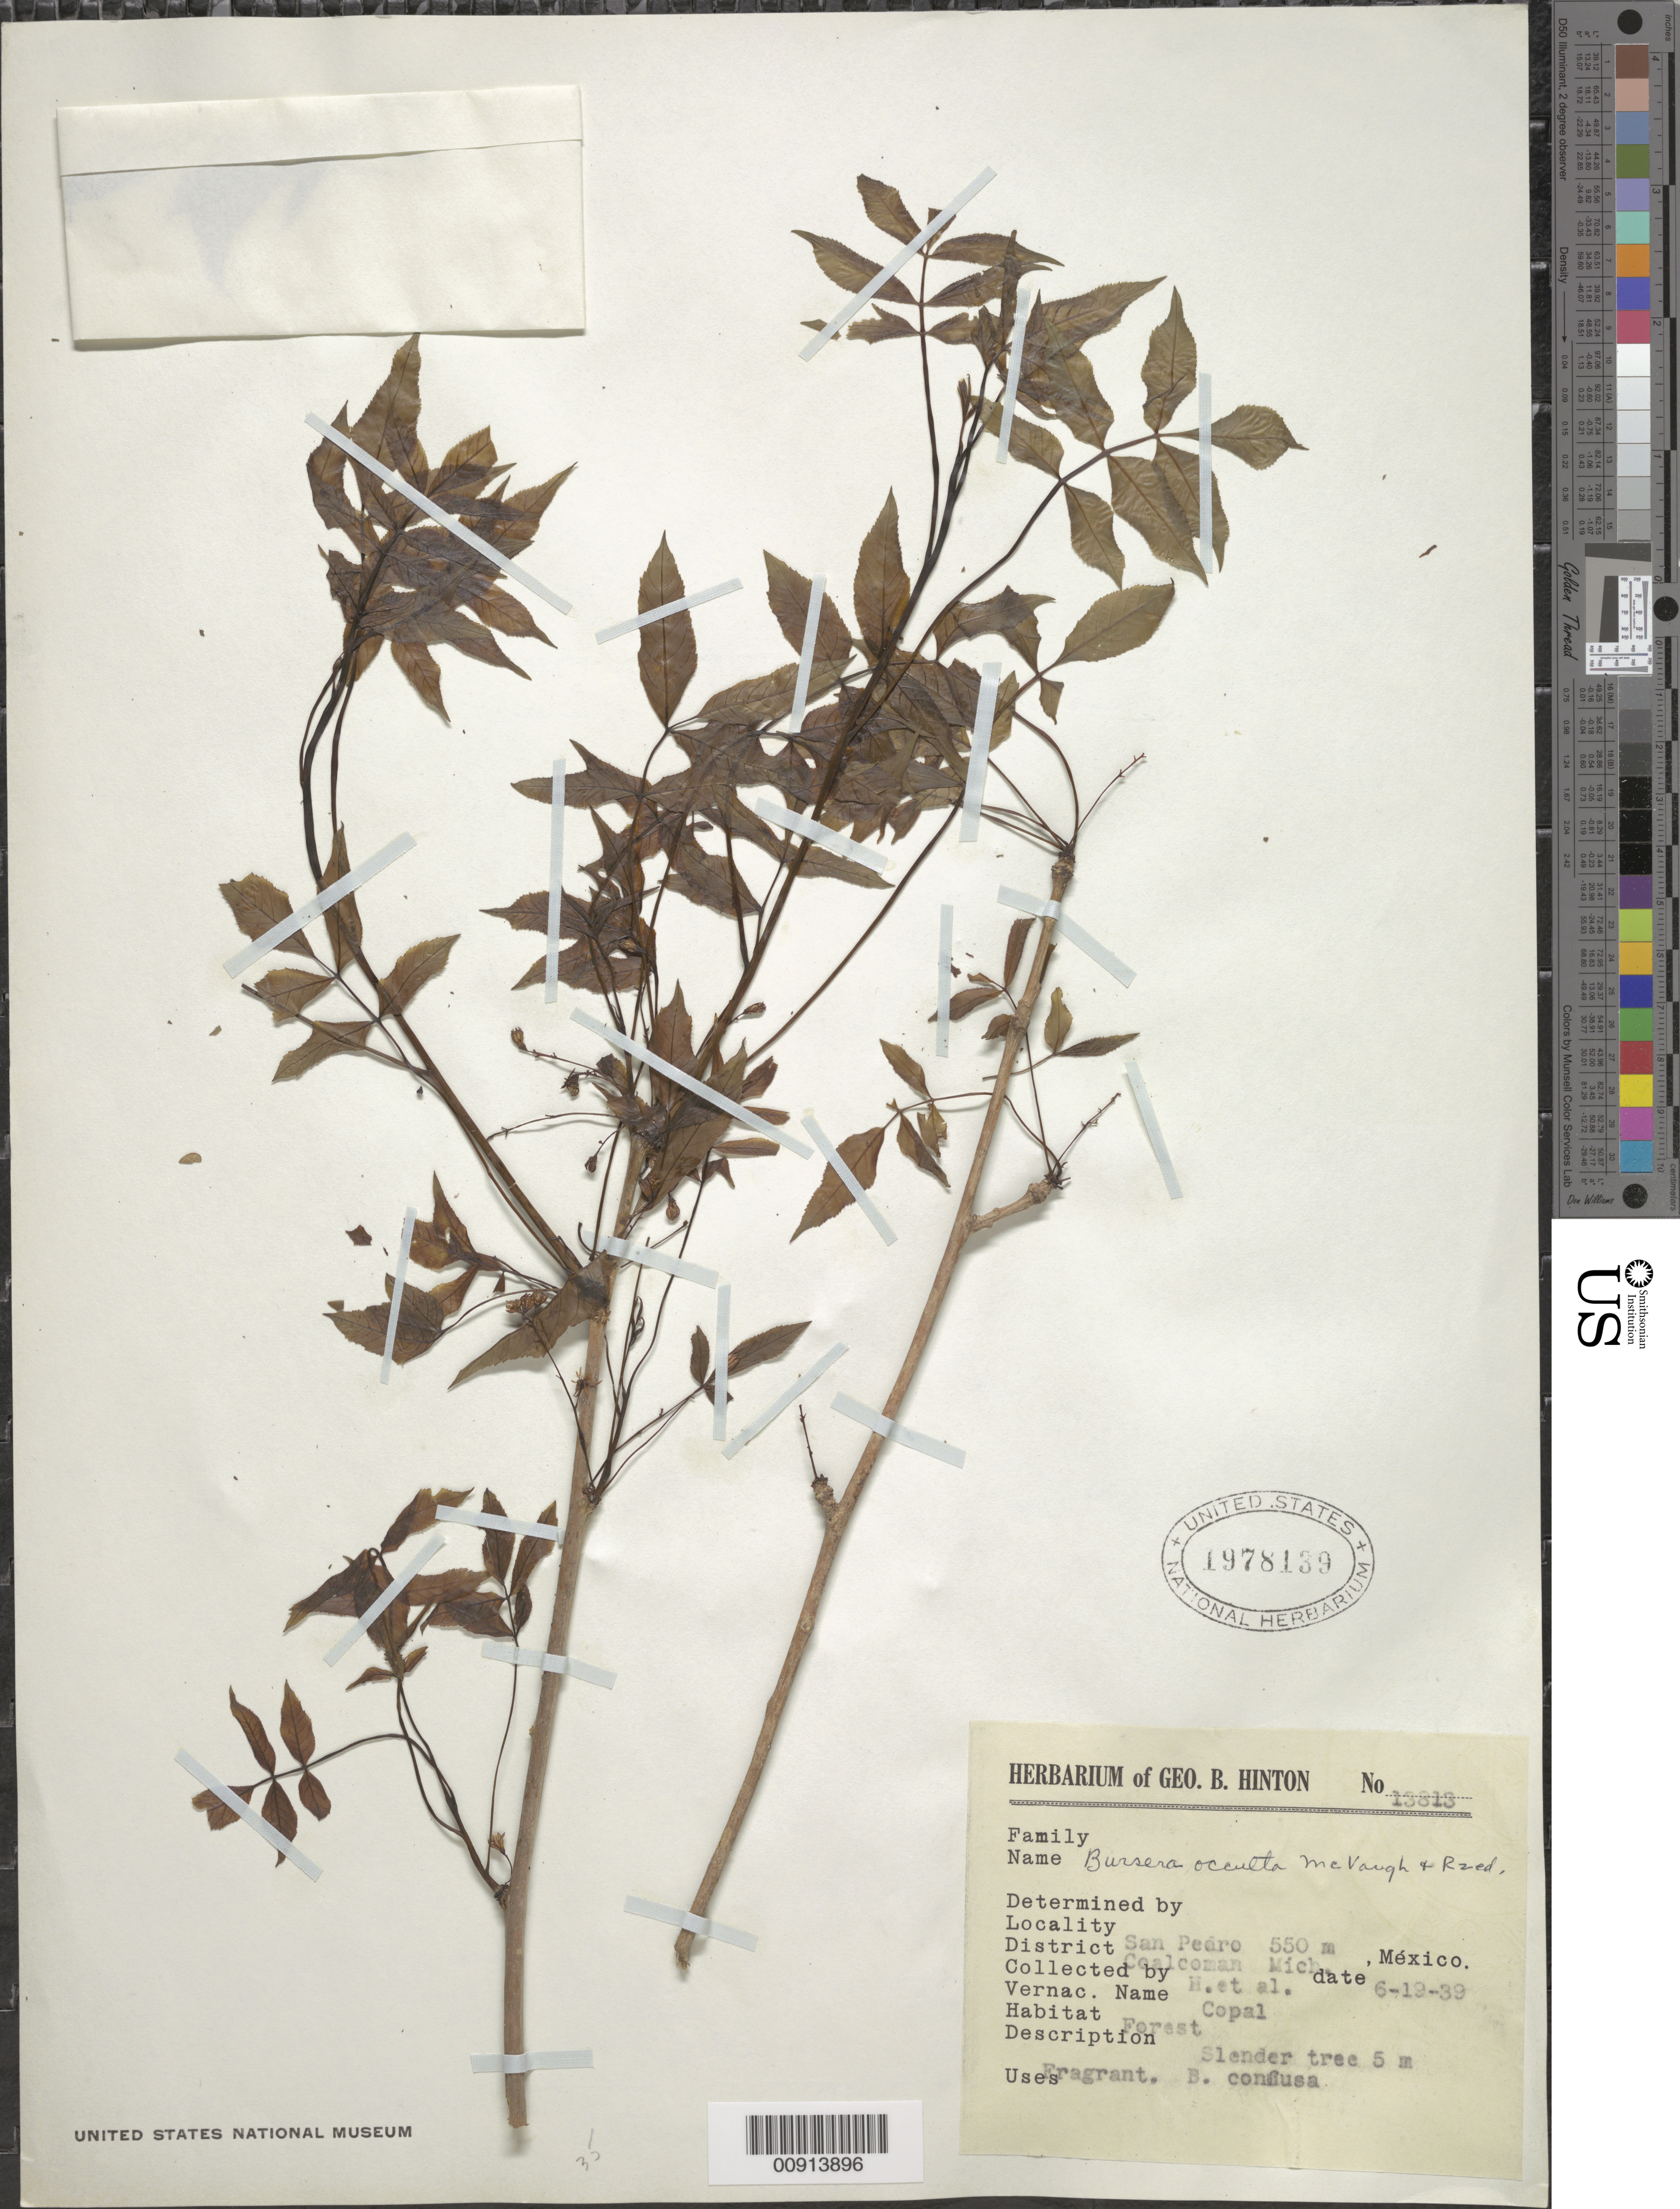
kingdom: Plantae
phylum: Tracheophyta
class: Magnoliopsida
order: Sapindales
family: Burseraceae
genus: Bursera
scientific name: Bursera occulta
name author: McVaugh & Rzed.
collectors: G. B. Hinton & et al.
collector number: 13813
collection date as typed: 19 Jun 1939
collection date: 1939-06-19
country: Mexico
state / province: Michoacán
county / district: Coalcomán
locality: San Pedro, District Coalcomán, Michoacán.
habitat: Forest.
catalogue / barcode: US 1978139